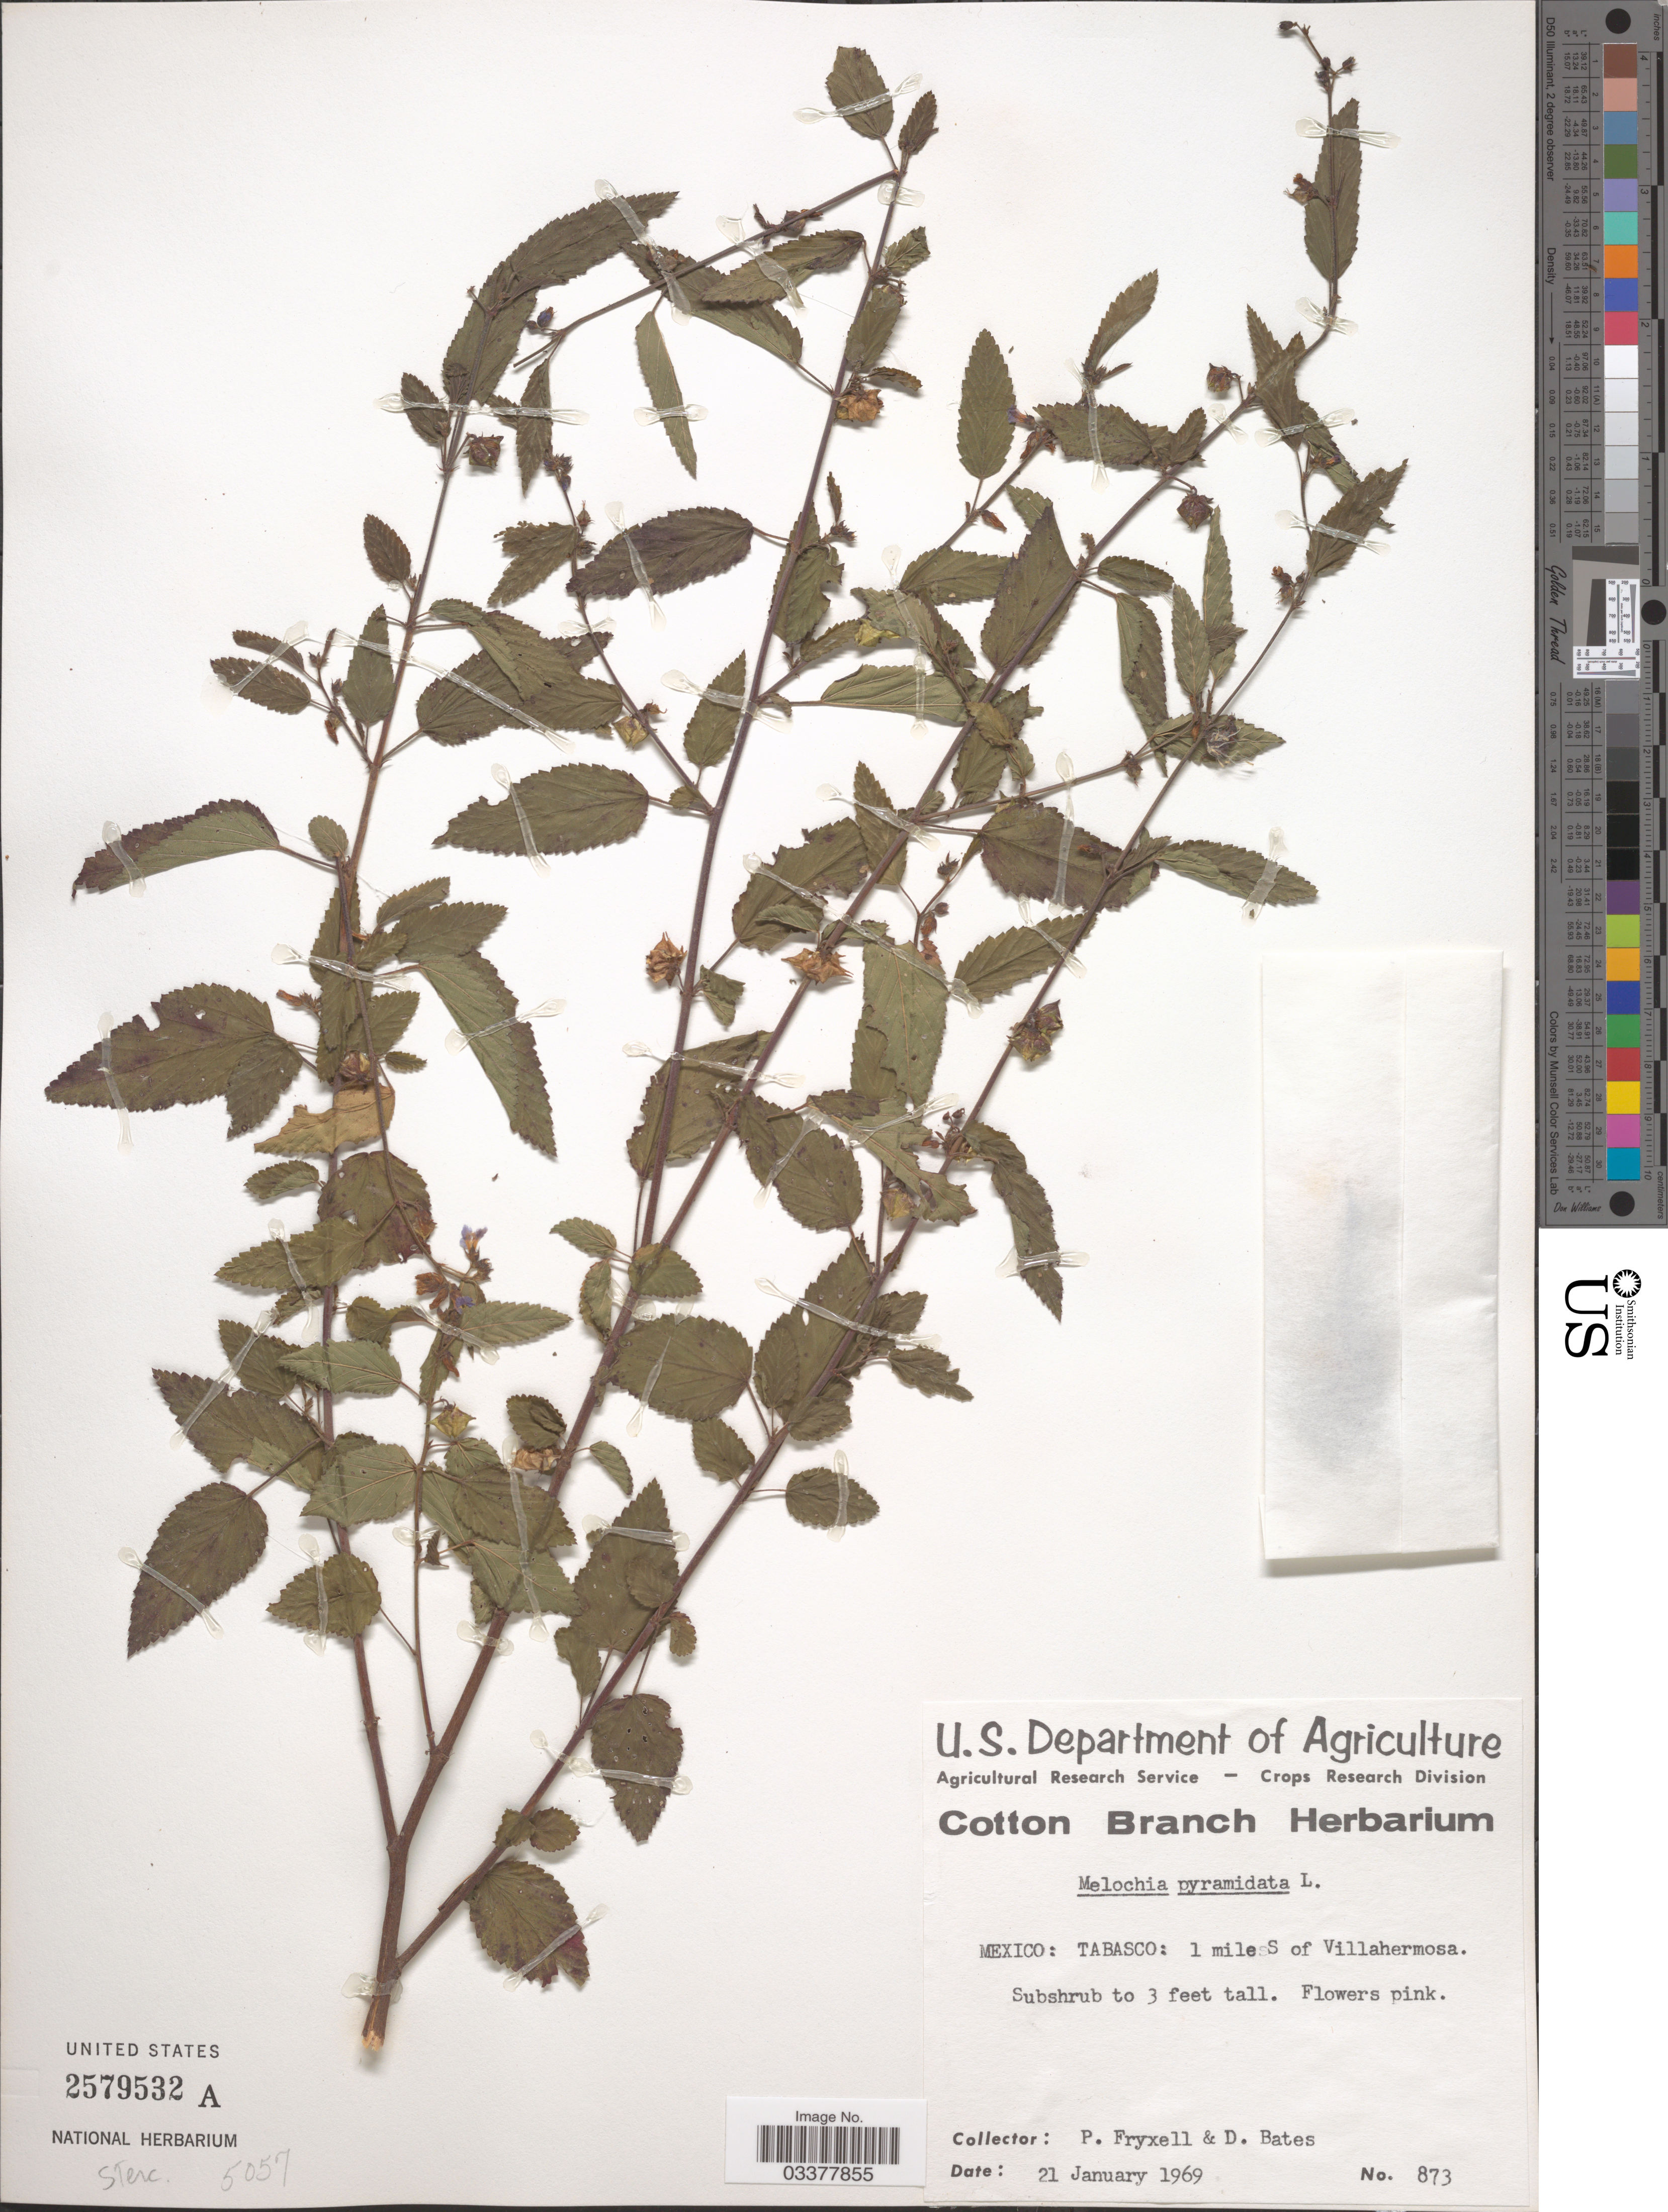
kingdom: Plantae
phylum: Tracheophyta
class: Magnoliopsida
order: Malvales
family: Malvaceae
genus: Melochia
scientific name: Melochia pyramidata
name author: L.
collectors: P. A. Fryxell & D. Bates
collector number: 873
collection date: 1969-01-21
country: Mexico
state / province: Tabasco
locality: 1 mile S of Villahermosa.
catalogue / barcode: US 2579532A